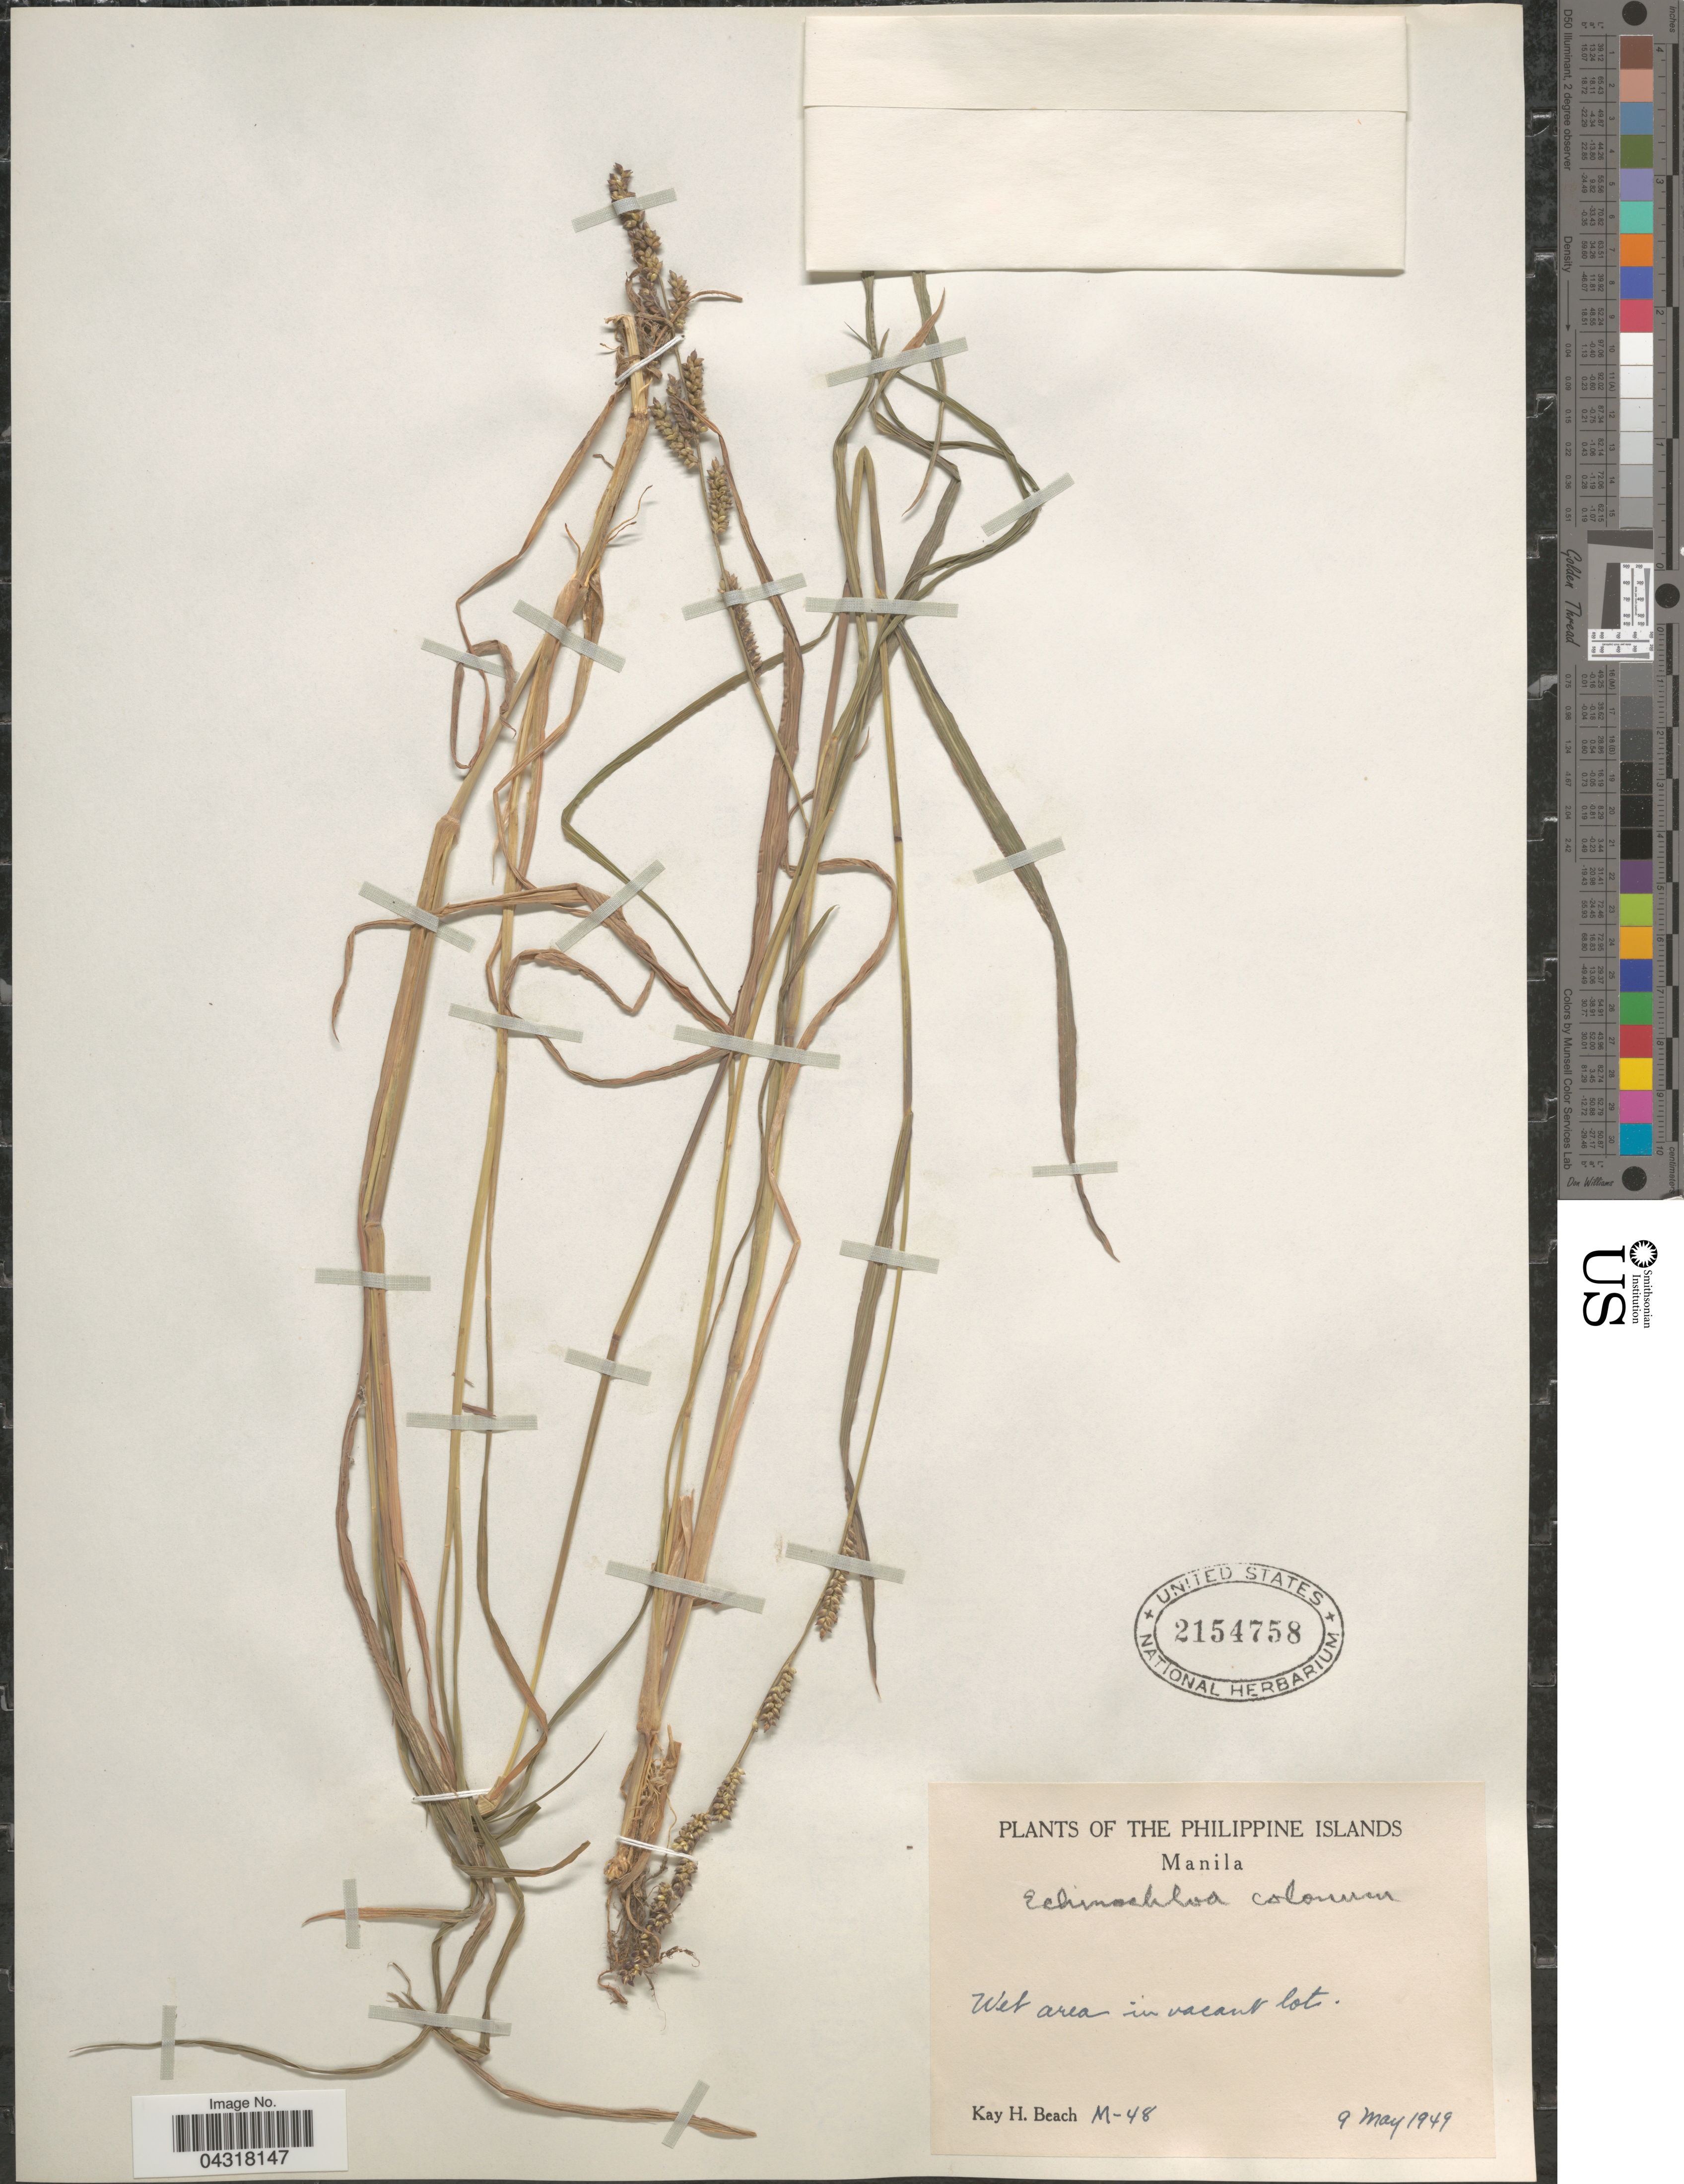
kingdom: Plantae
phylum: Tracheophyta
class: Liliopsida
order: Poales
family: Poaceae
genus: Echinochloa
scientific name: Echinochloa colona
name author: (L.) Link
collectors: K. H. Beach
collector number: M-48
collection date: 1949-05-09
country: Philippines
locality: Manila. Wet area in vacant lot.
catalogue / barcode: US 2154758